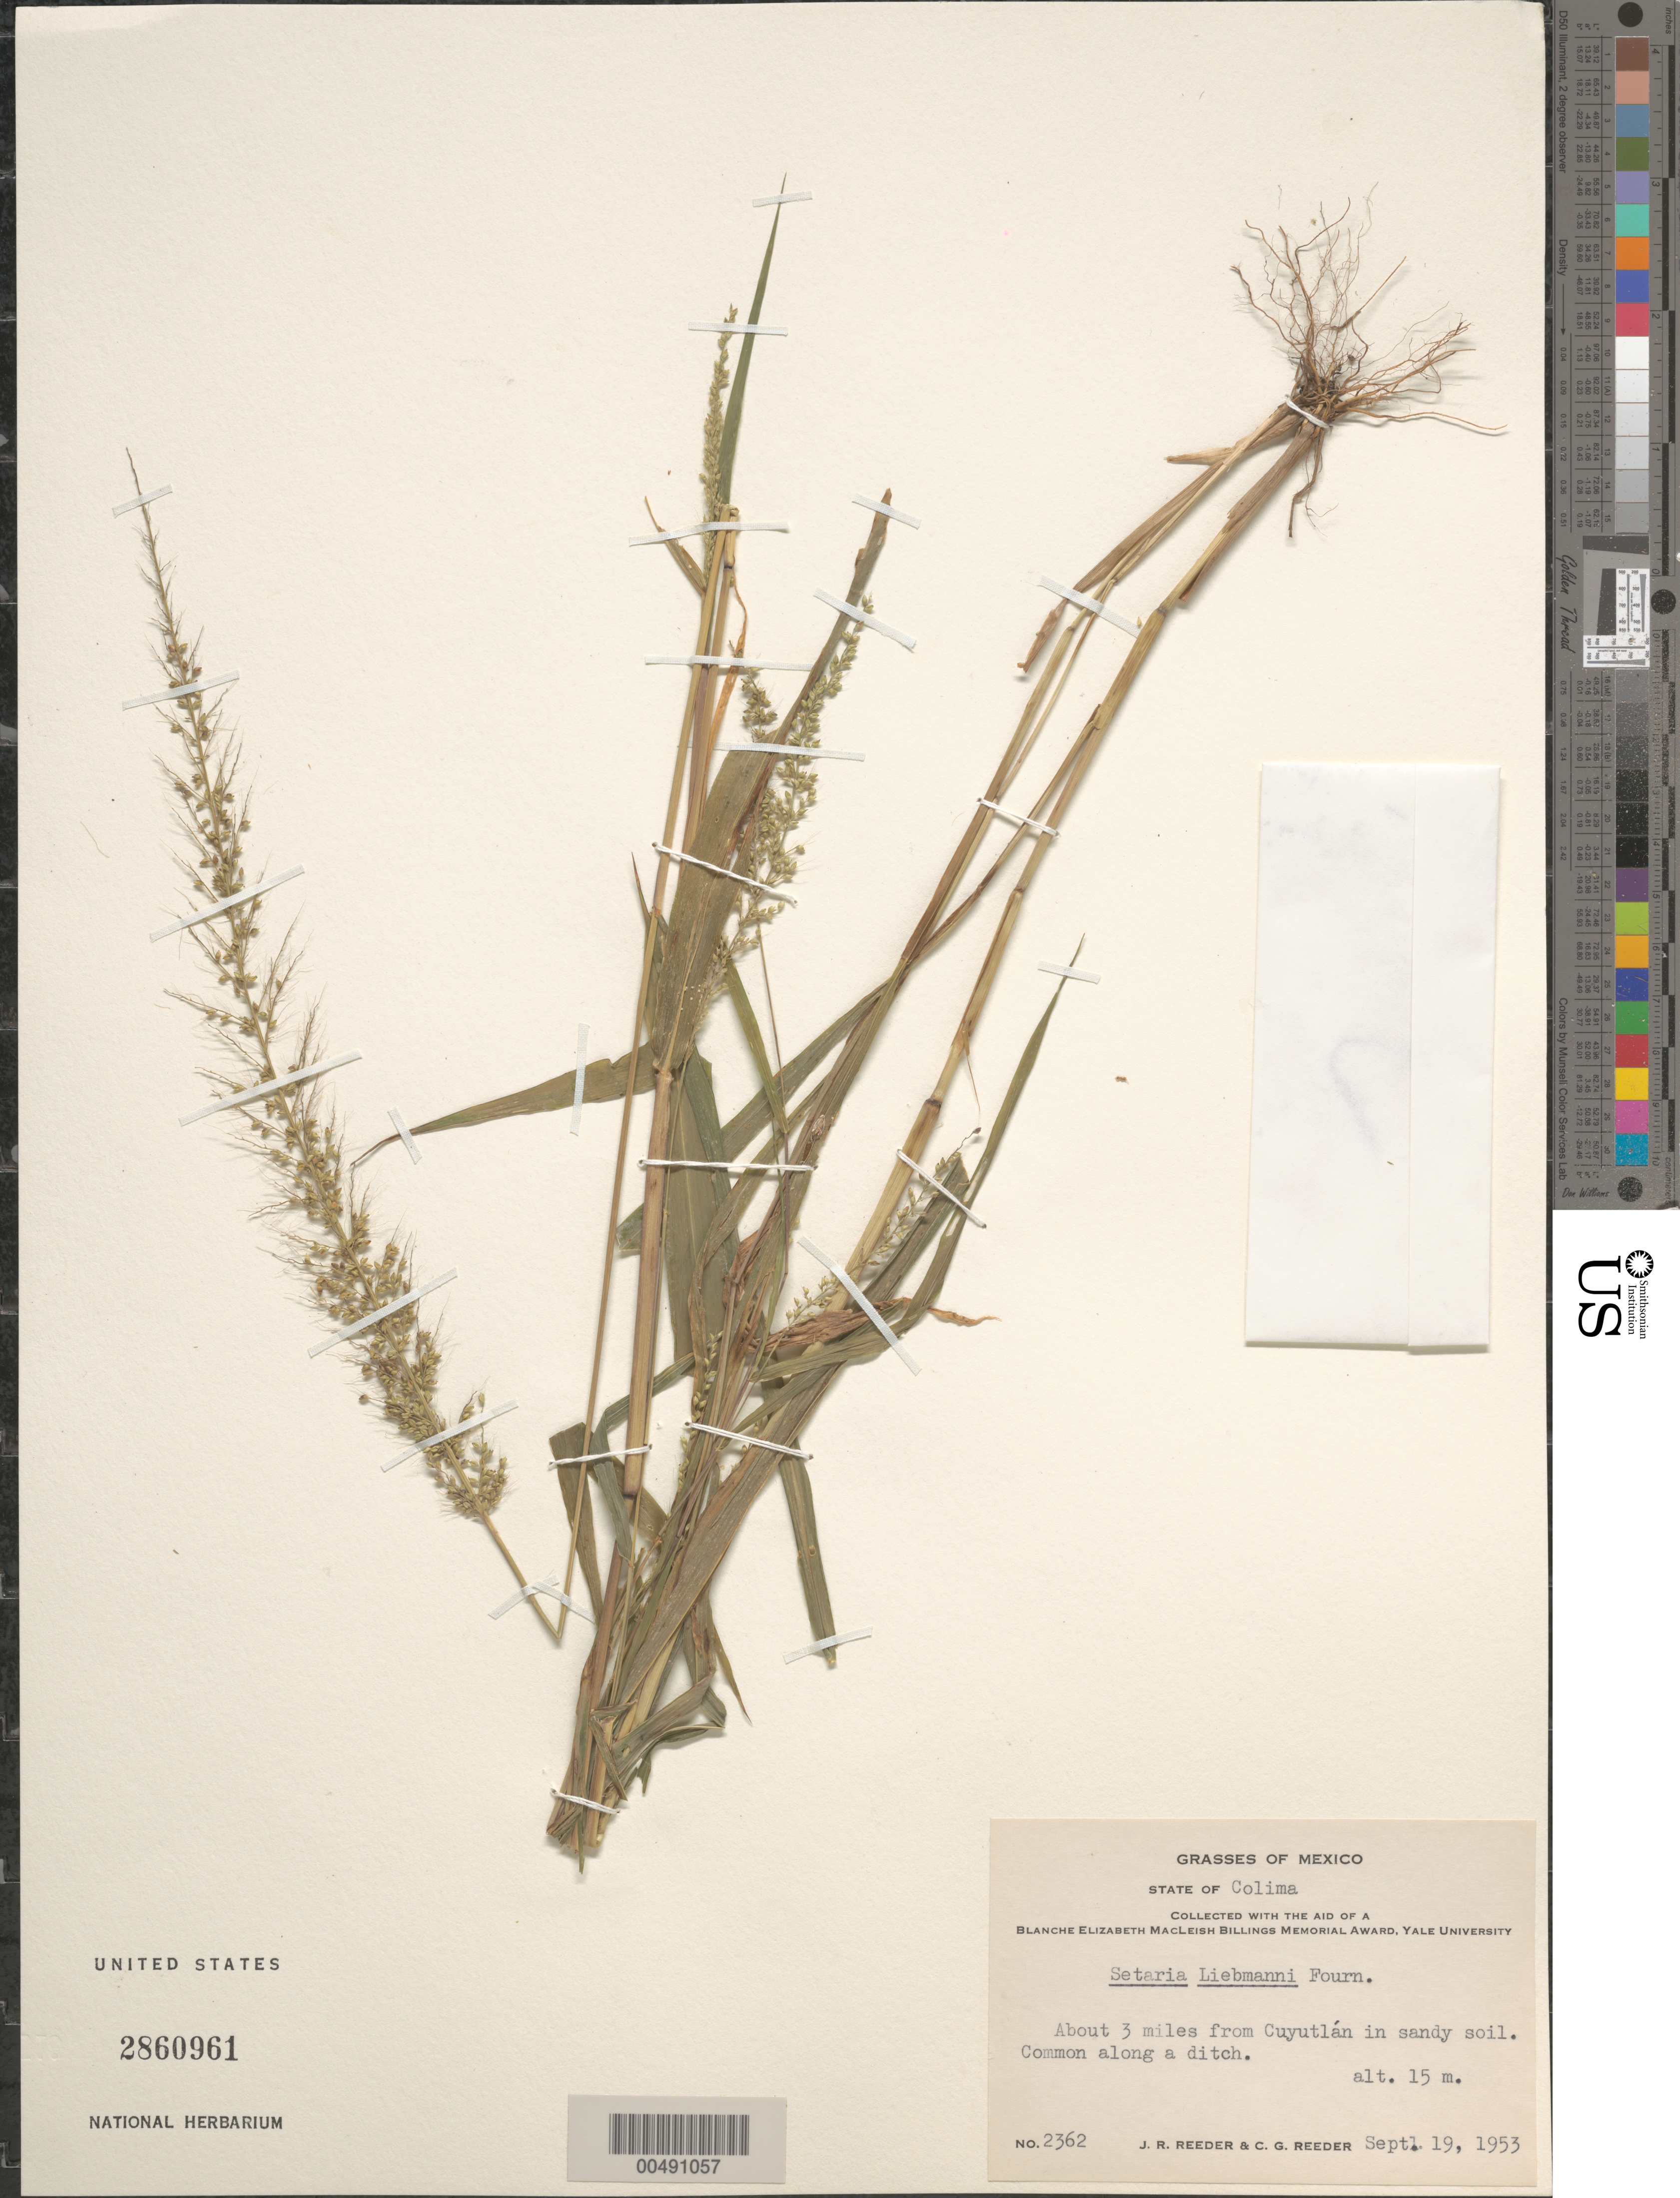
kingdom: Plantae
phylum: Tracheophyta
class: Liliopsida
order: Poales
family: Poaceae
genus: Setaria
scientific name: Setaria liebmannii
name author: E. Fourn.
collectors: J. R. Reeder & C. G. Reeder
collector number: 2362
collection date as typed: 19 Sep 1953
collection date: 1953-09-19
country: Mexico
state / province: Colima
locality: About 3 mi from Cuyultán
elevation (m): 15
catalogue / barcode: US 2860961